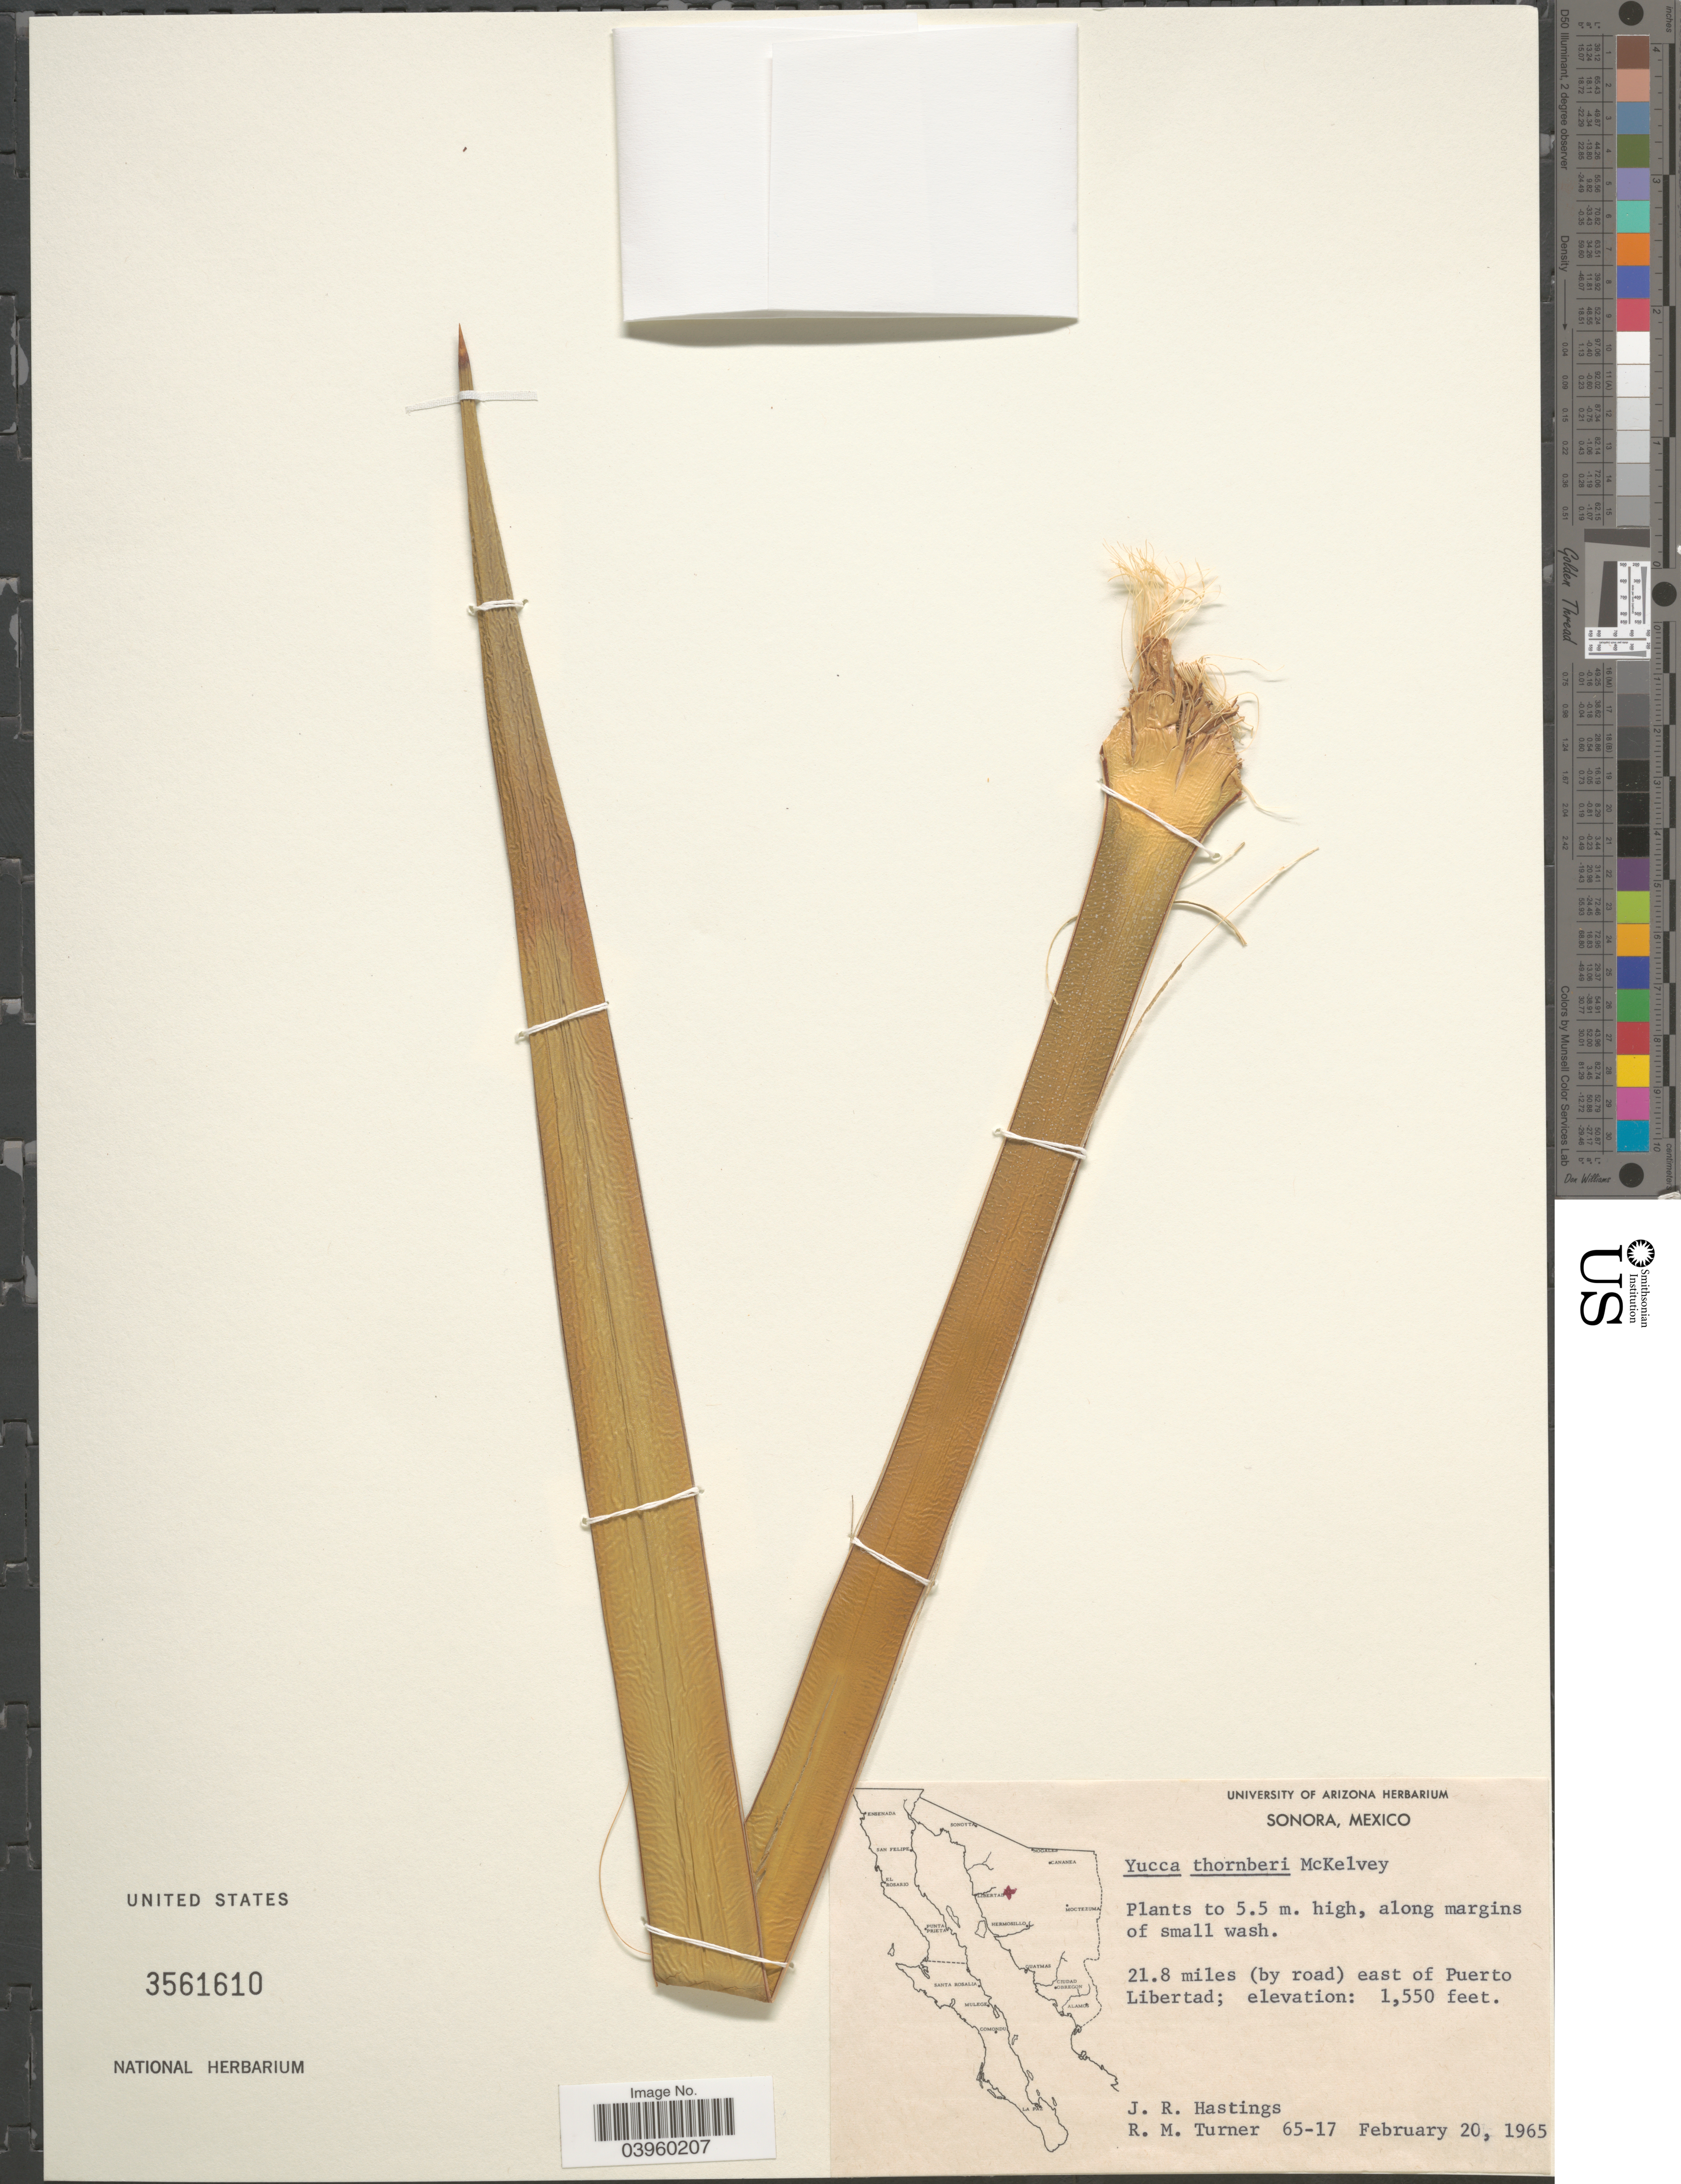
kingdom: Plantae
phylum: Tracheophyta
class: Liliopsida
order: Asparagales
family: Asparagaceae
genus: Yucca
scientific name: Yucca thornberi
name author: McKelvey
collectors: J. Hastings & R. M. Turner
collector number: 65-17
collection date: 1965-02-20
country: Mexico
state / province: Sonora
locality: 21.8 miles (by road) east of Puerto Libertad.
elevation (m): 472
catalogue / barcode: US 3561610